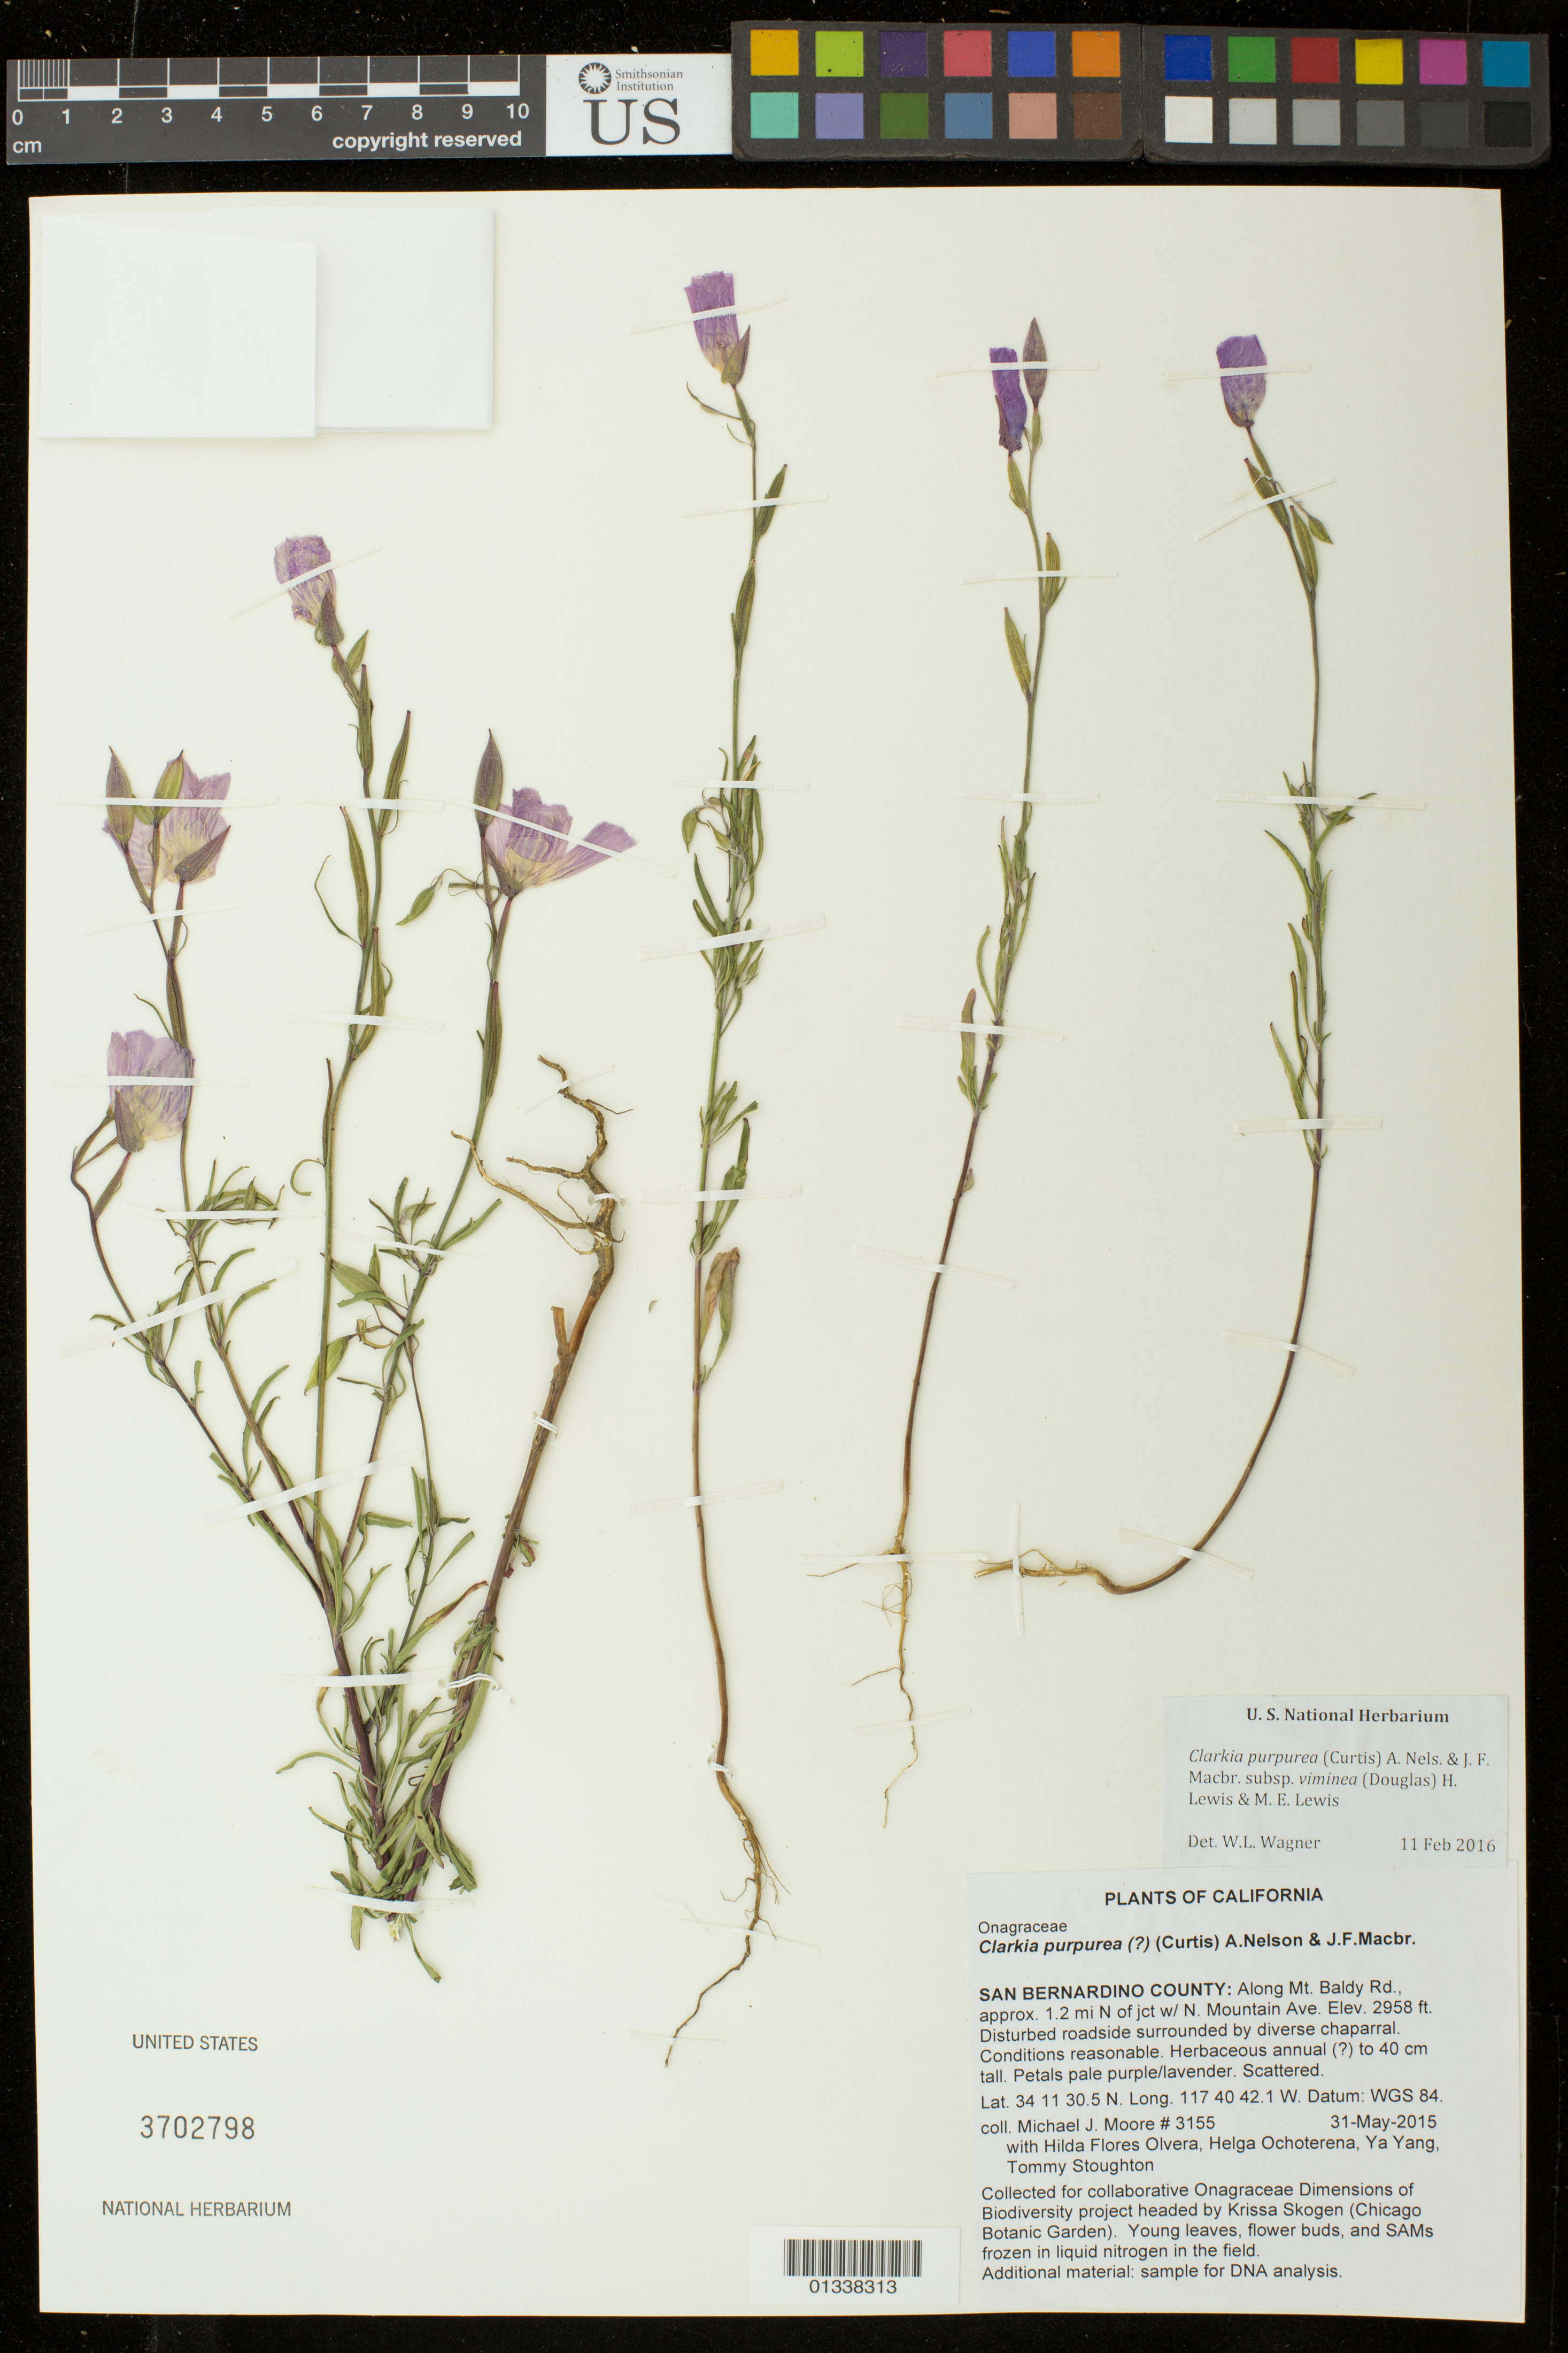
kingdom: Plantae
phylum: Tracheophyta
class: Magnoliopsida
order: Myrtales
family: Onagraceae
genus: Clarkia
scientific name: Clarkia purpurea subsp. viminea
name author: (Douglas) H.F. Lewis & M.R. Lewis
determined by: Wagner, W. L., (BOT), Smithsonian Institution - National Museum of Natural History (UNITED STATES)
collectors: M. J. Moore, H. Flores Olvera, H. Ochoterena-B., Y. Yang & T. Stoughton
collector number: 3155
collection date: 2015-05-31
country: United States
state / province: California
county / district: San Bernardino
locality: Along Mt. Baldy Rd., approx. 1.2 mi N of jct w/ N. Mountain Ave.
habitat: Disturbed roadside surrounded by diverse chaparral. Conditions reasonable.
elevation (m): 902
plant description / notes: Collected for collaborative Onagraceae Dimensions of Biodiversity project headed by Krissa Skogen (Chicago Botanic Garden). Young leaves, flower buds, and SAMs frozen in liquid nitrogen in the field.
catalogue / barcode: US 3702798